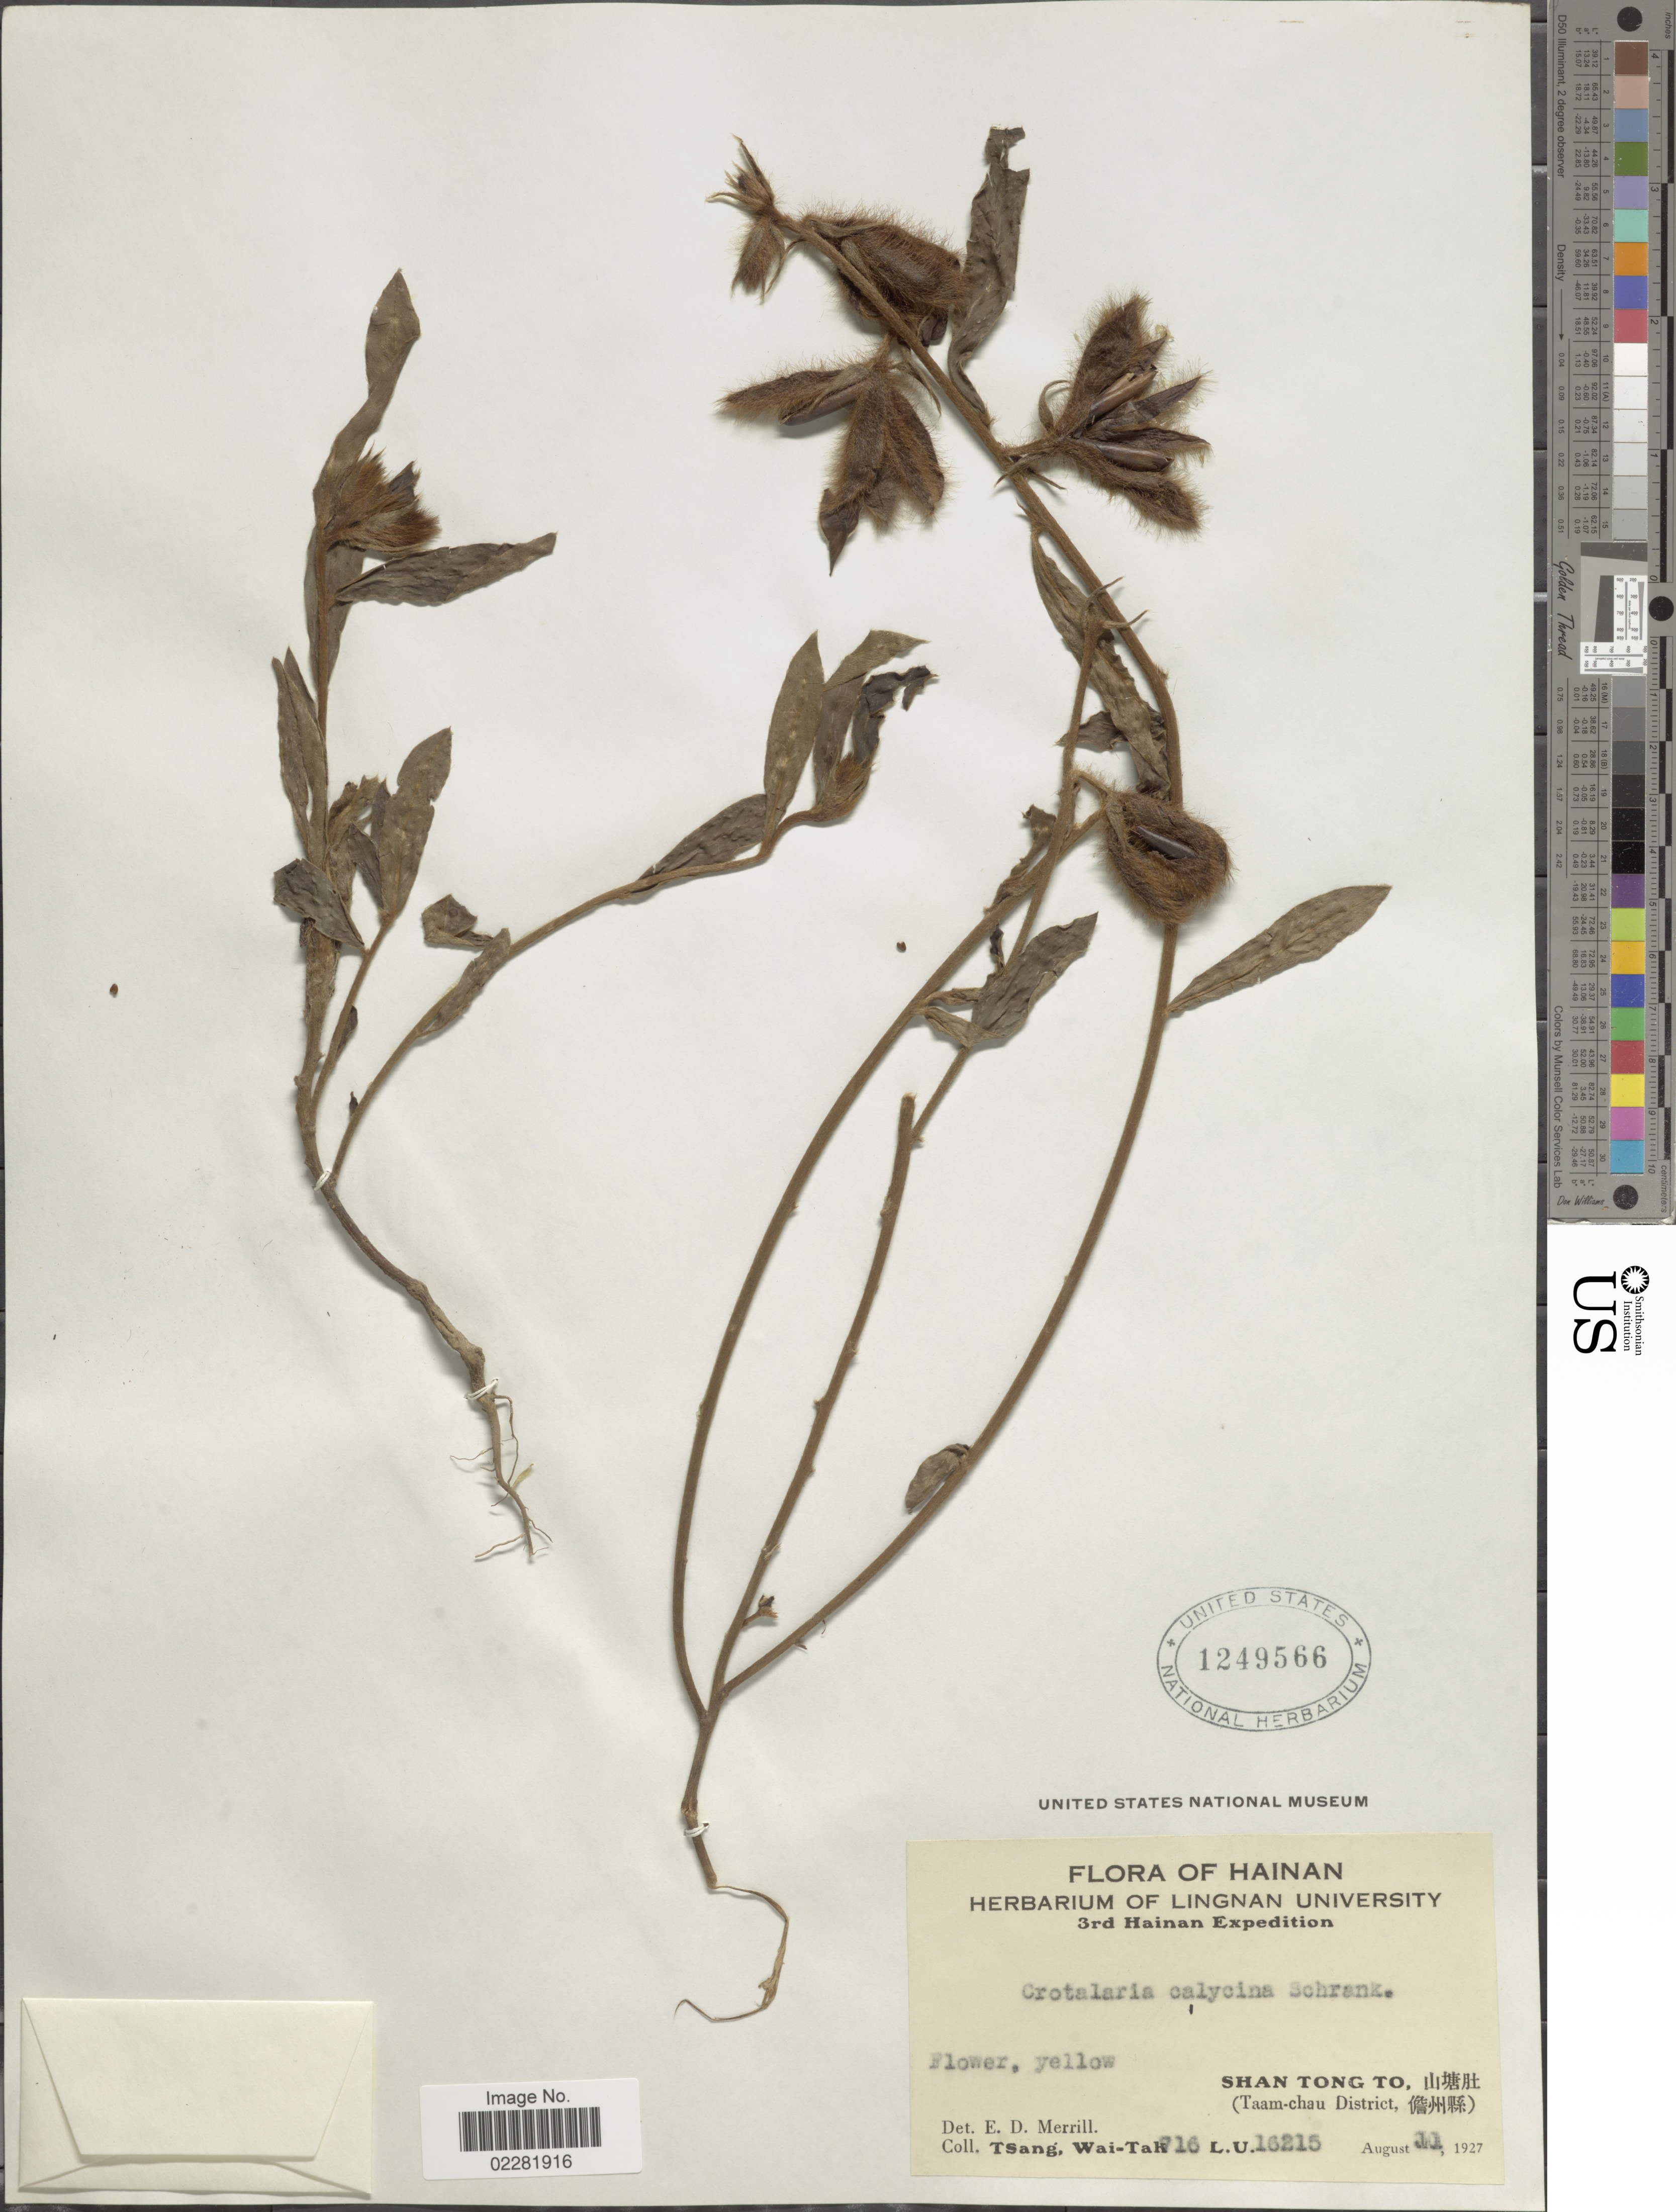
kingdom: Plantae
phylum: Tracheophyta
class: Magnoliopsida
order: Fabales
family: Fabaceae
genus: Crotalaria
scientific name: Crotalaria calycina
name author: Schrank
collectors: W. T. Tsang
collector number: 716L.U. 16215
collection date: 1927-08-10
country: China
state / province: Hainan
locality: Hainan, Shan Tong To. (Taam-chau District)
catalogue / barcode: US 1249566